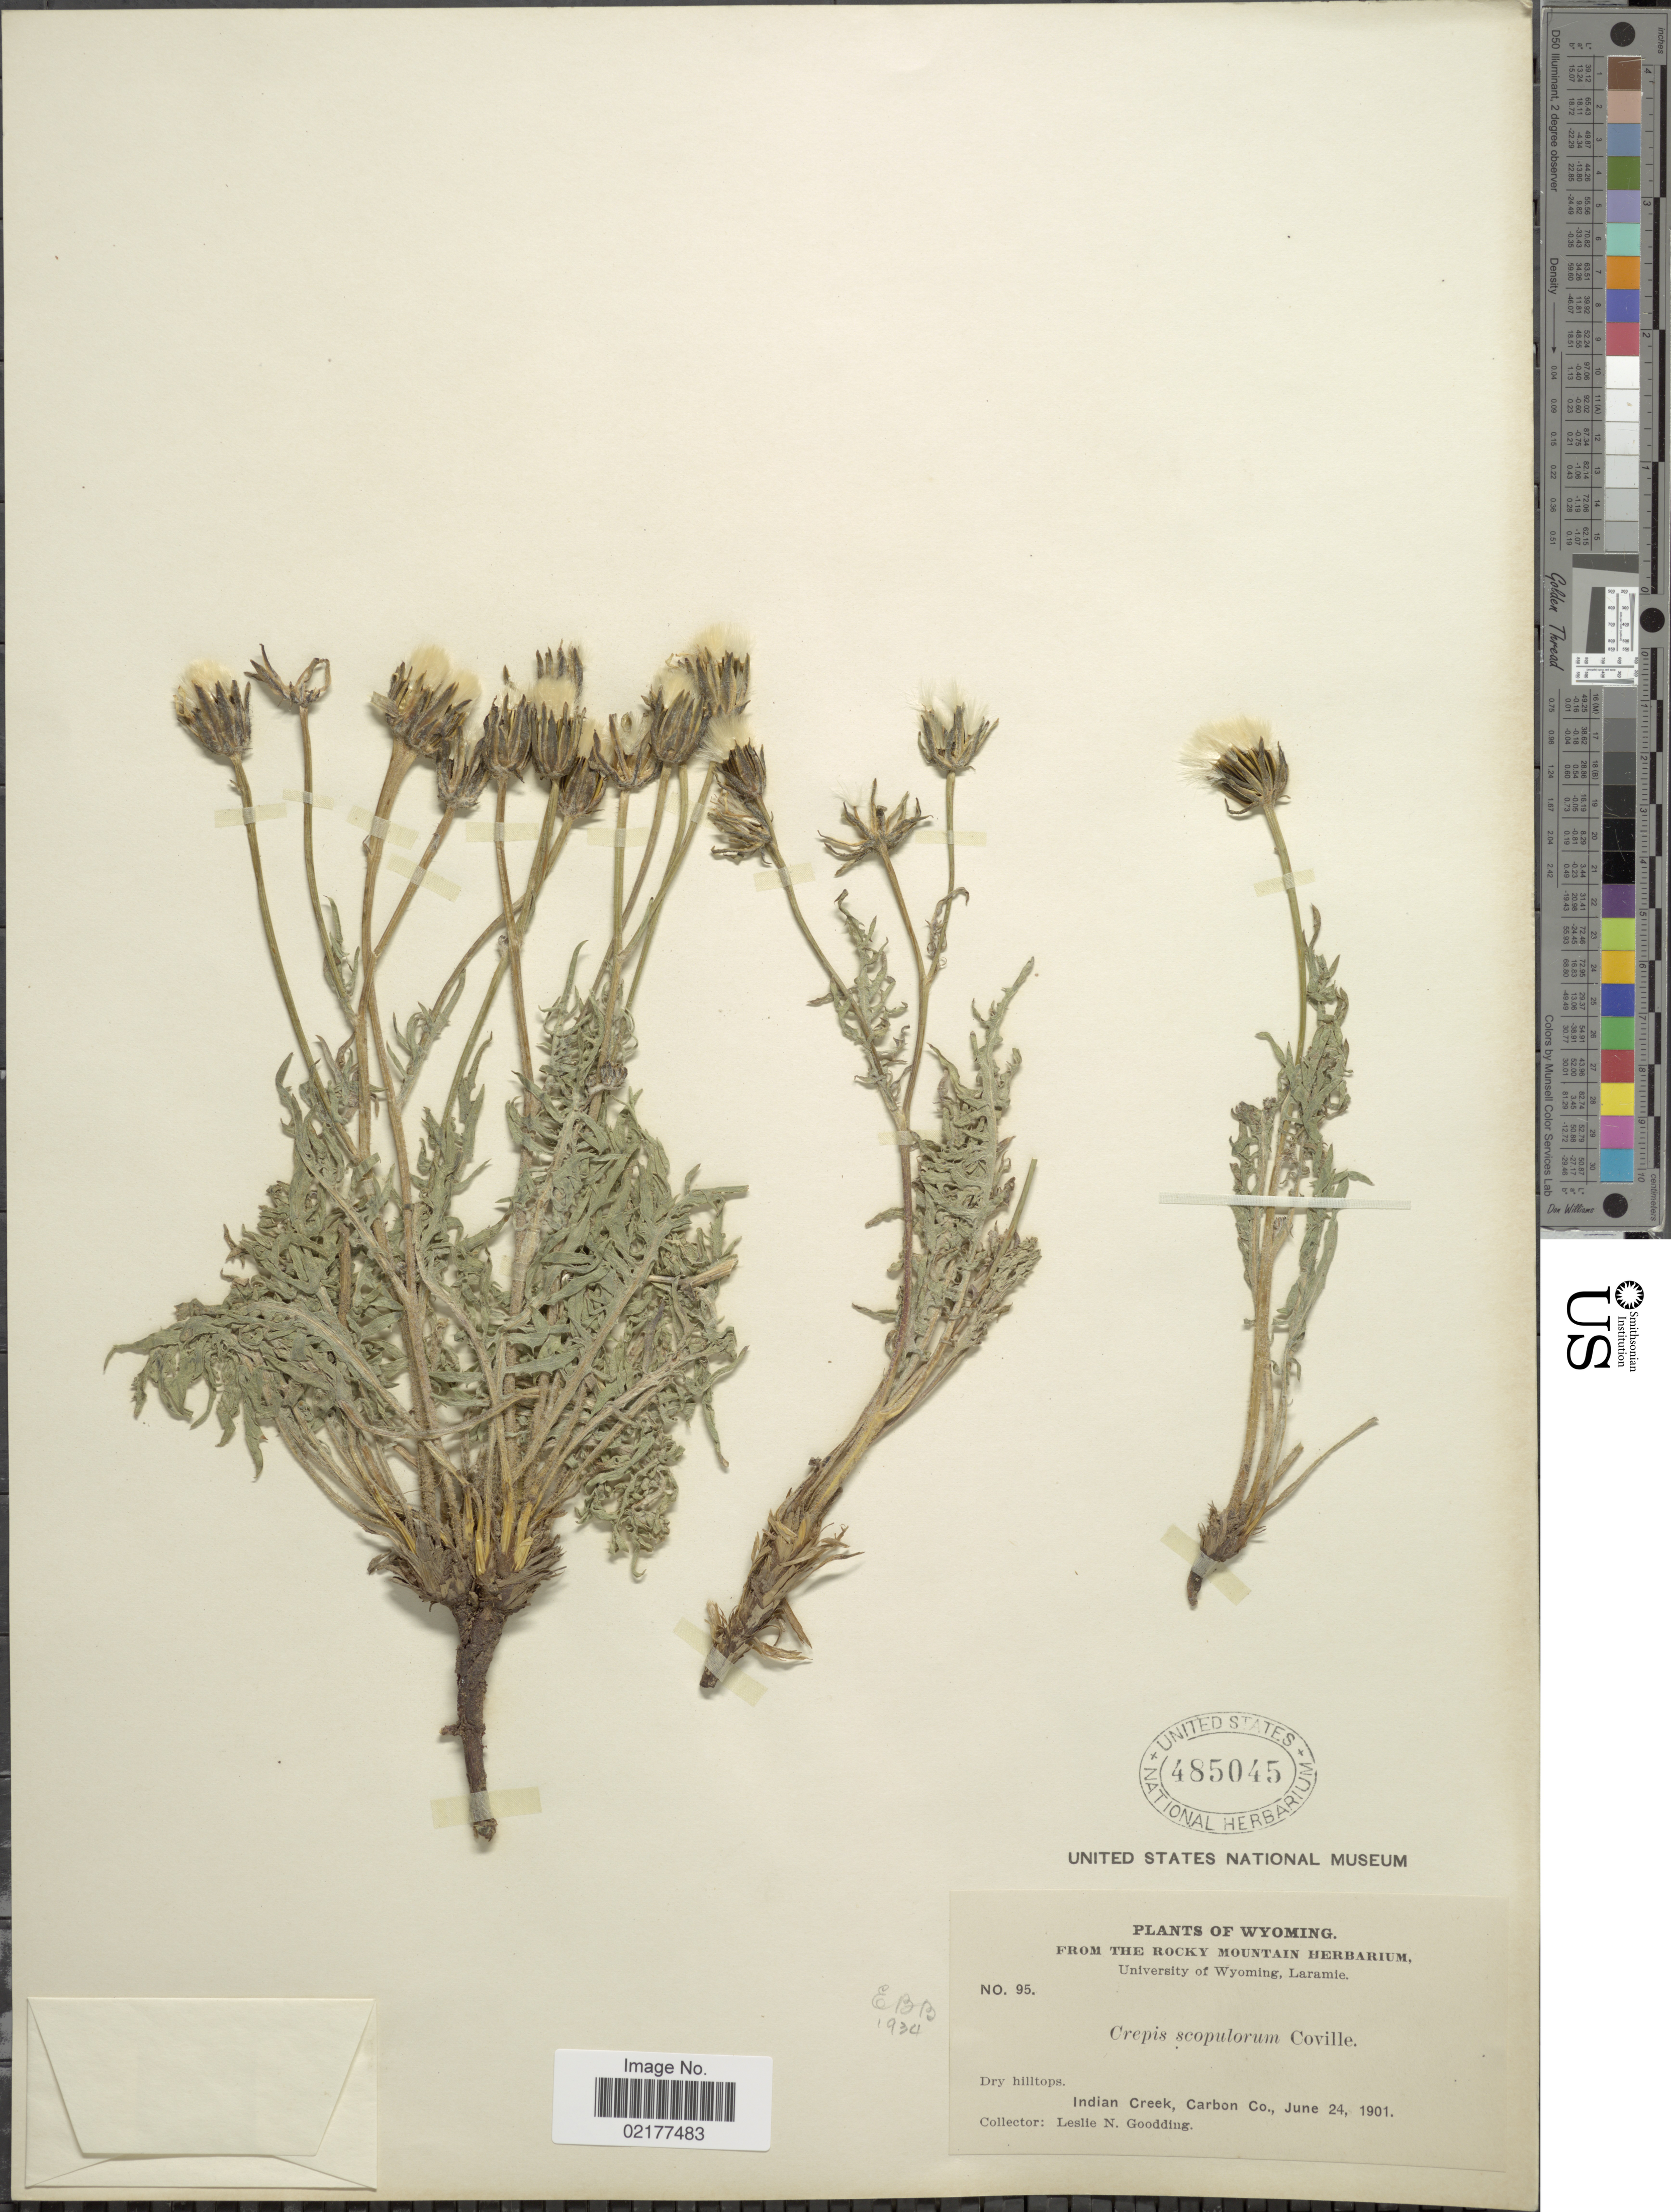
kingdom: Plantae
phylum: Tracheophyta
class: Magnoliopsida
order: Asterales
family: Asteraceae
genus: Crepis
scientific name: Crepis modocensis subsp. modocensis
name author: Greene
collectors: L. N. Goodding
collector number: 95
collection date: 1901-06-24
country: United States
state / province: Wyoming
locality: Indian Creek, Carbon Co.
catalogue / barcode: US 485045